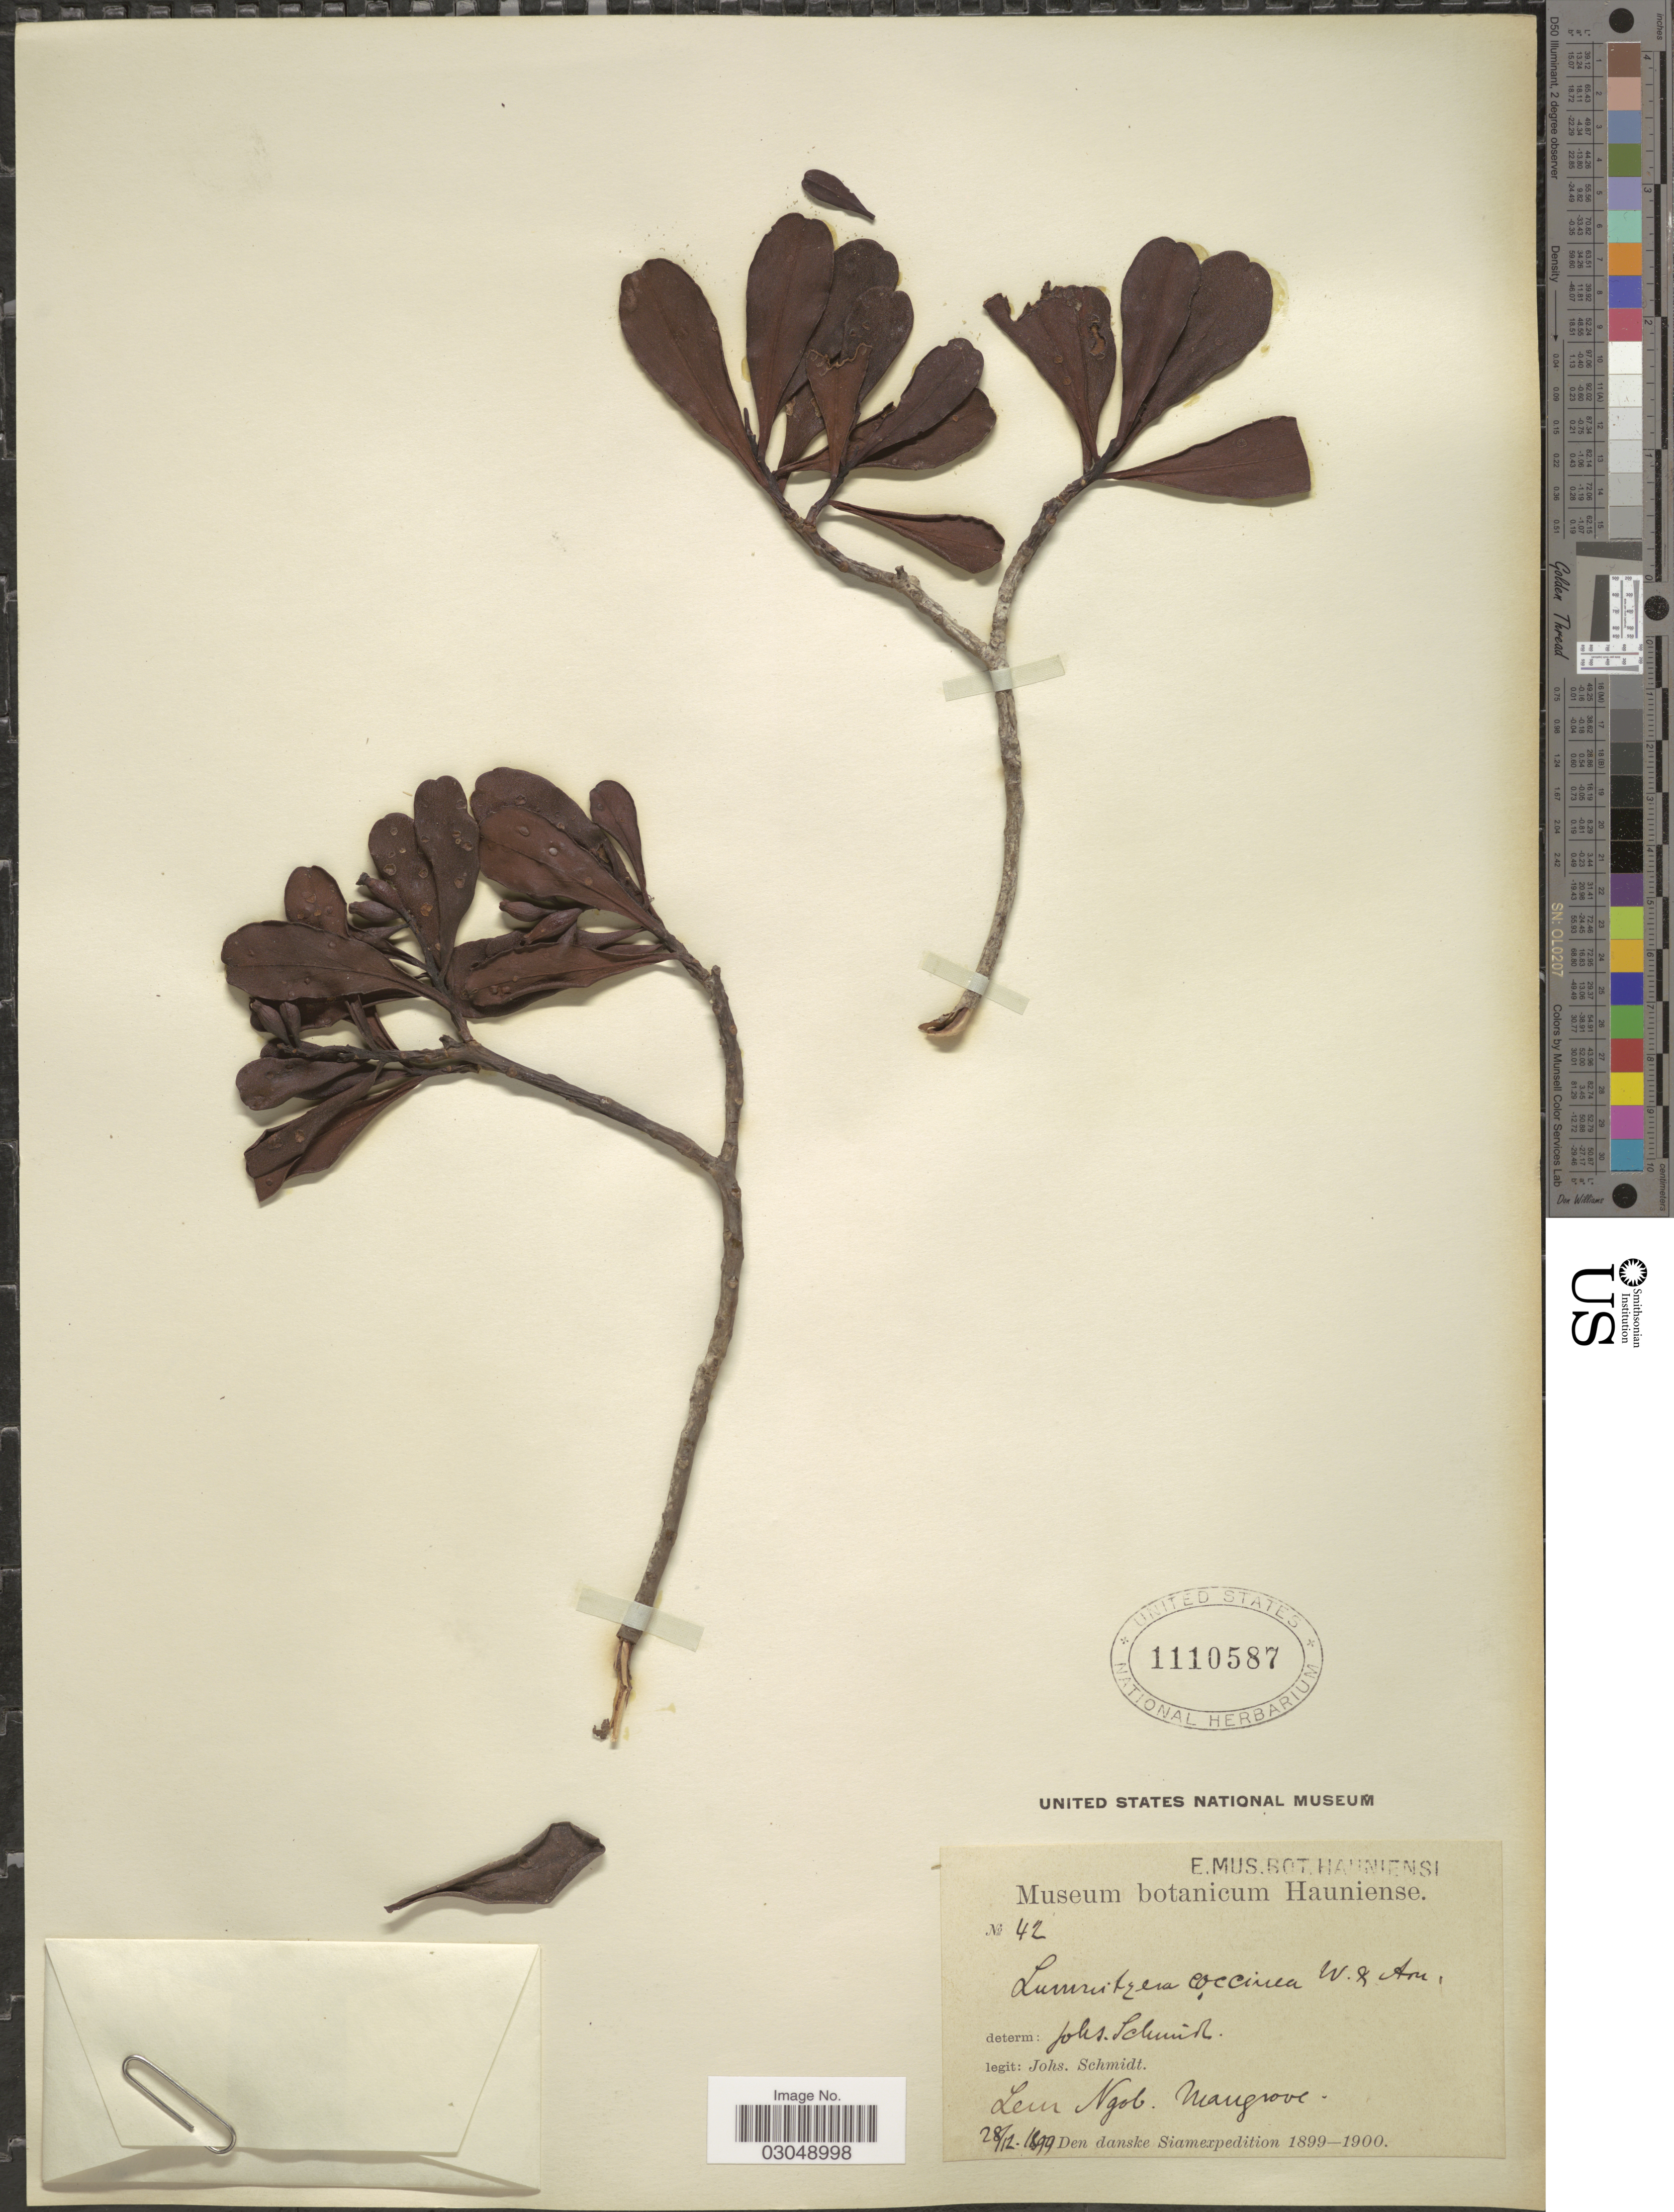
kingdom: Plantae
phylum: Tracheophyta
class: Magnoliopsida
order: Myrtales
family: Combretaceae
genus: Lumnitzera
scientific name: Lumnitzera coccinea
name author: Wight & Arn.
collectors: J. Schmidt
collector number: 42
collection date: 1899-12-28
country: Thailand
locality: Leur [interpreted] Ngob [interpreted]. Mangrove.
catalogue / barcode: US 1110587